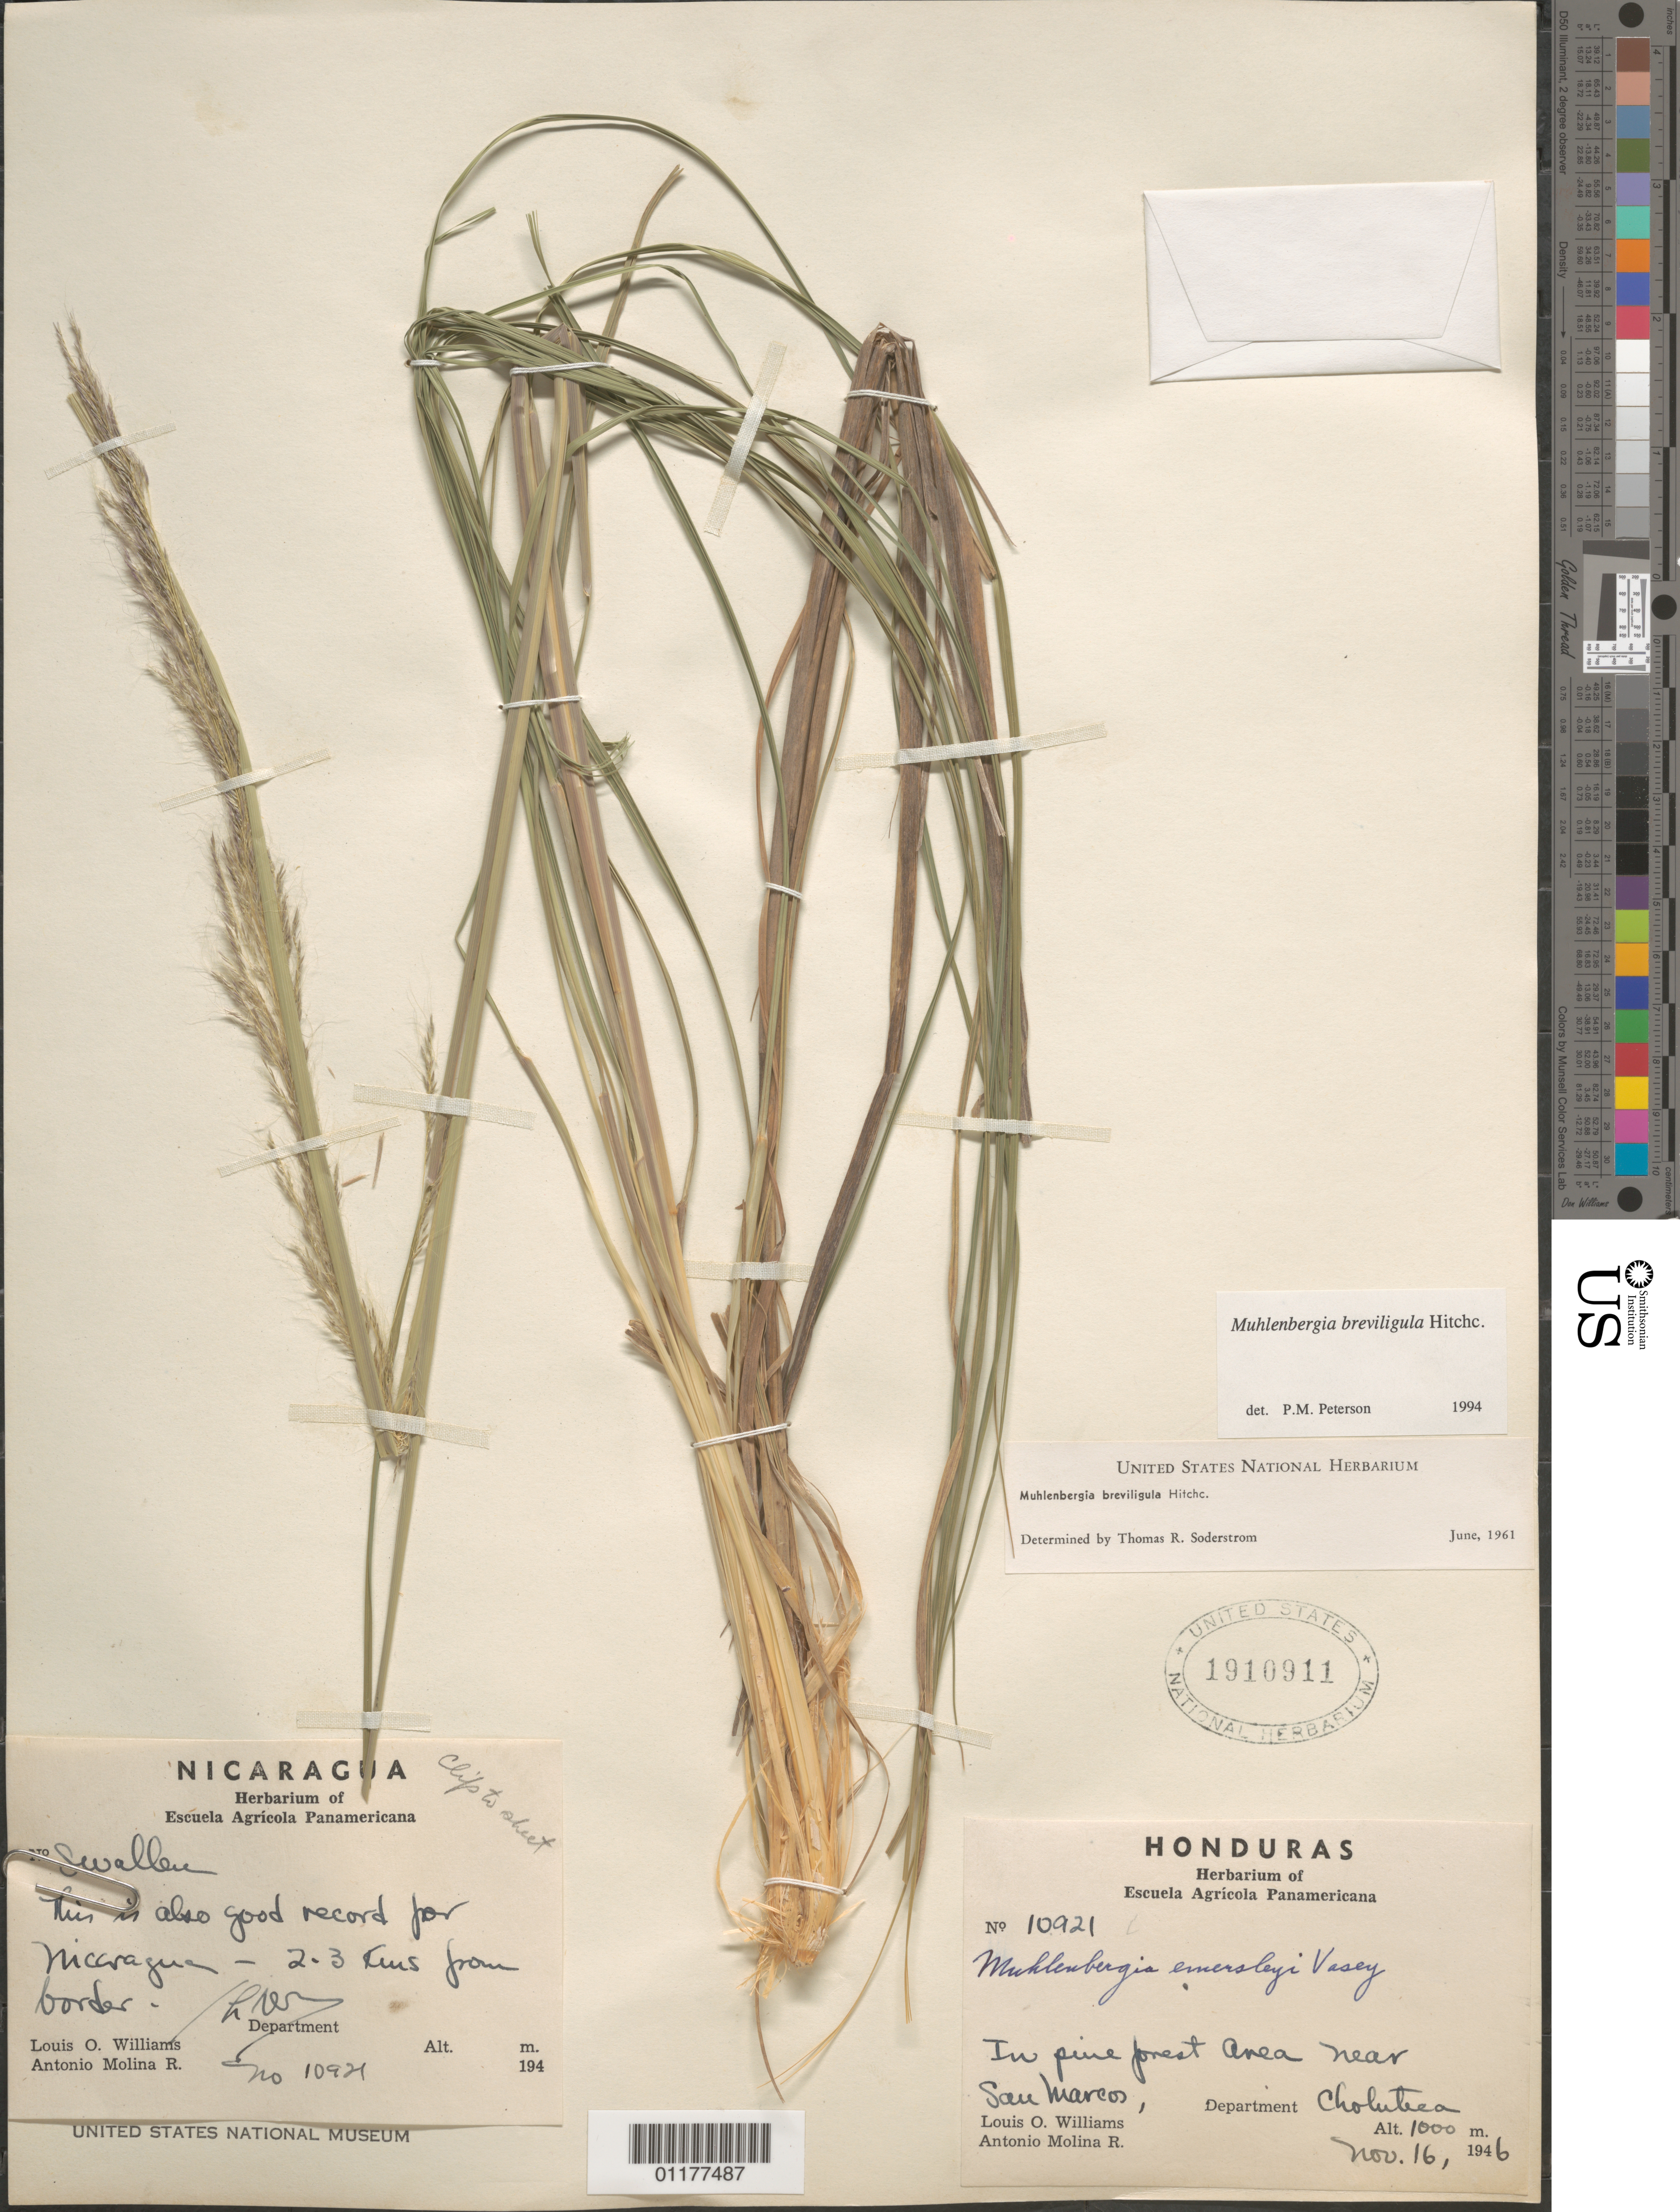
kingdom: Plantae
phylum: Tracheophyta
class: Liliopsida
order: Poales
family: Poaceae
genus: Muhlenbergia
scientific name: Muhlenbergia breviligula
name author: Hitchc.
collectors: L. O. Williams & A. Molina R.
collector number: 10921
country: Honduras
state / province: Choluteca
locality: San Marcos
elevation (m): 1000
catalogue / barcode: US 1910911